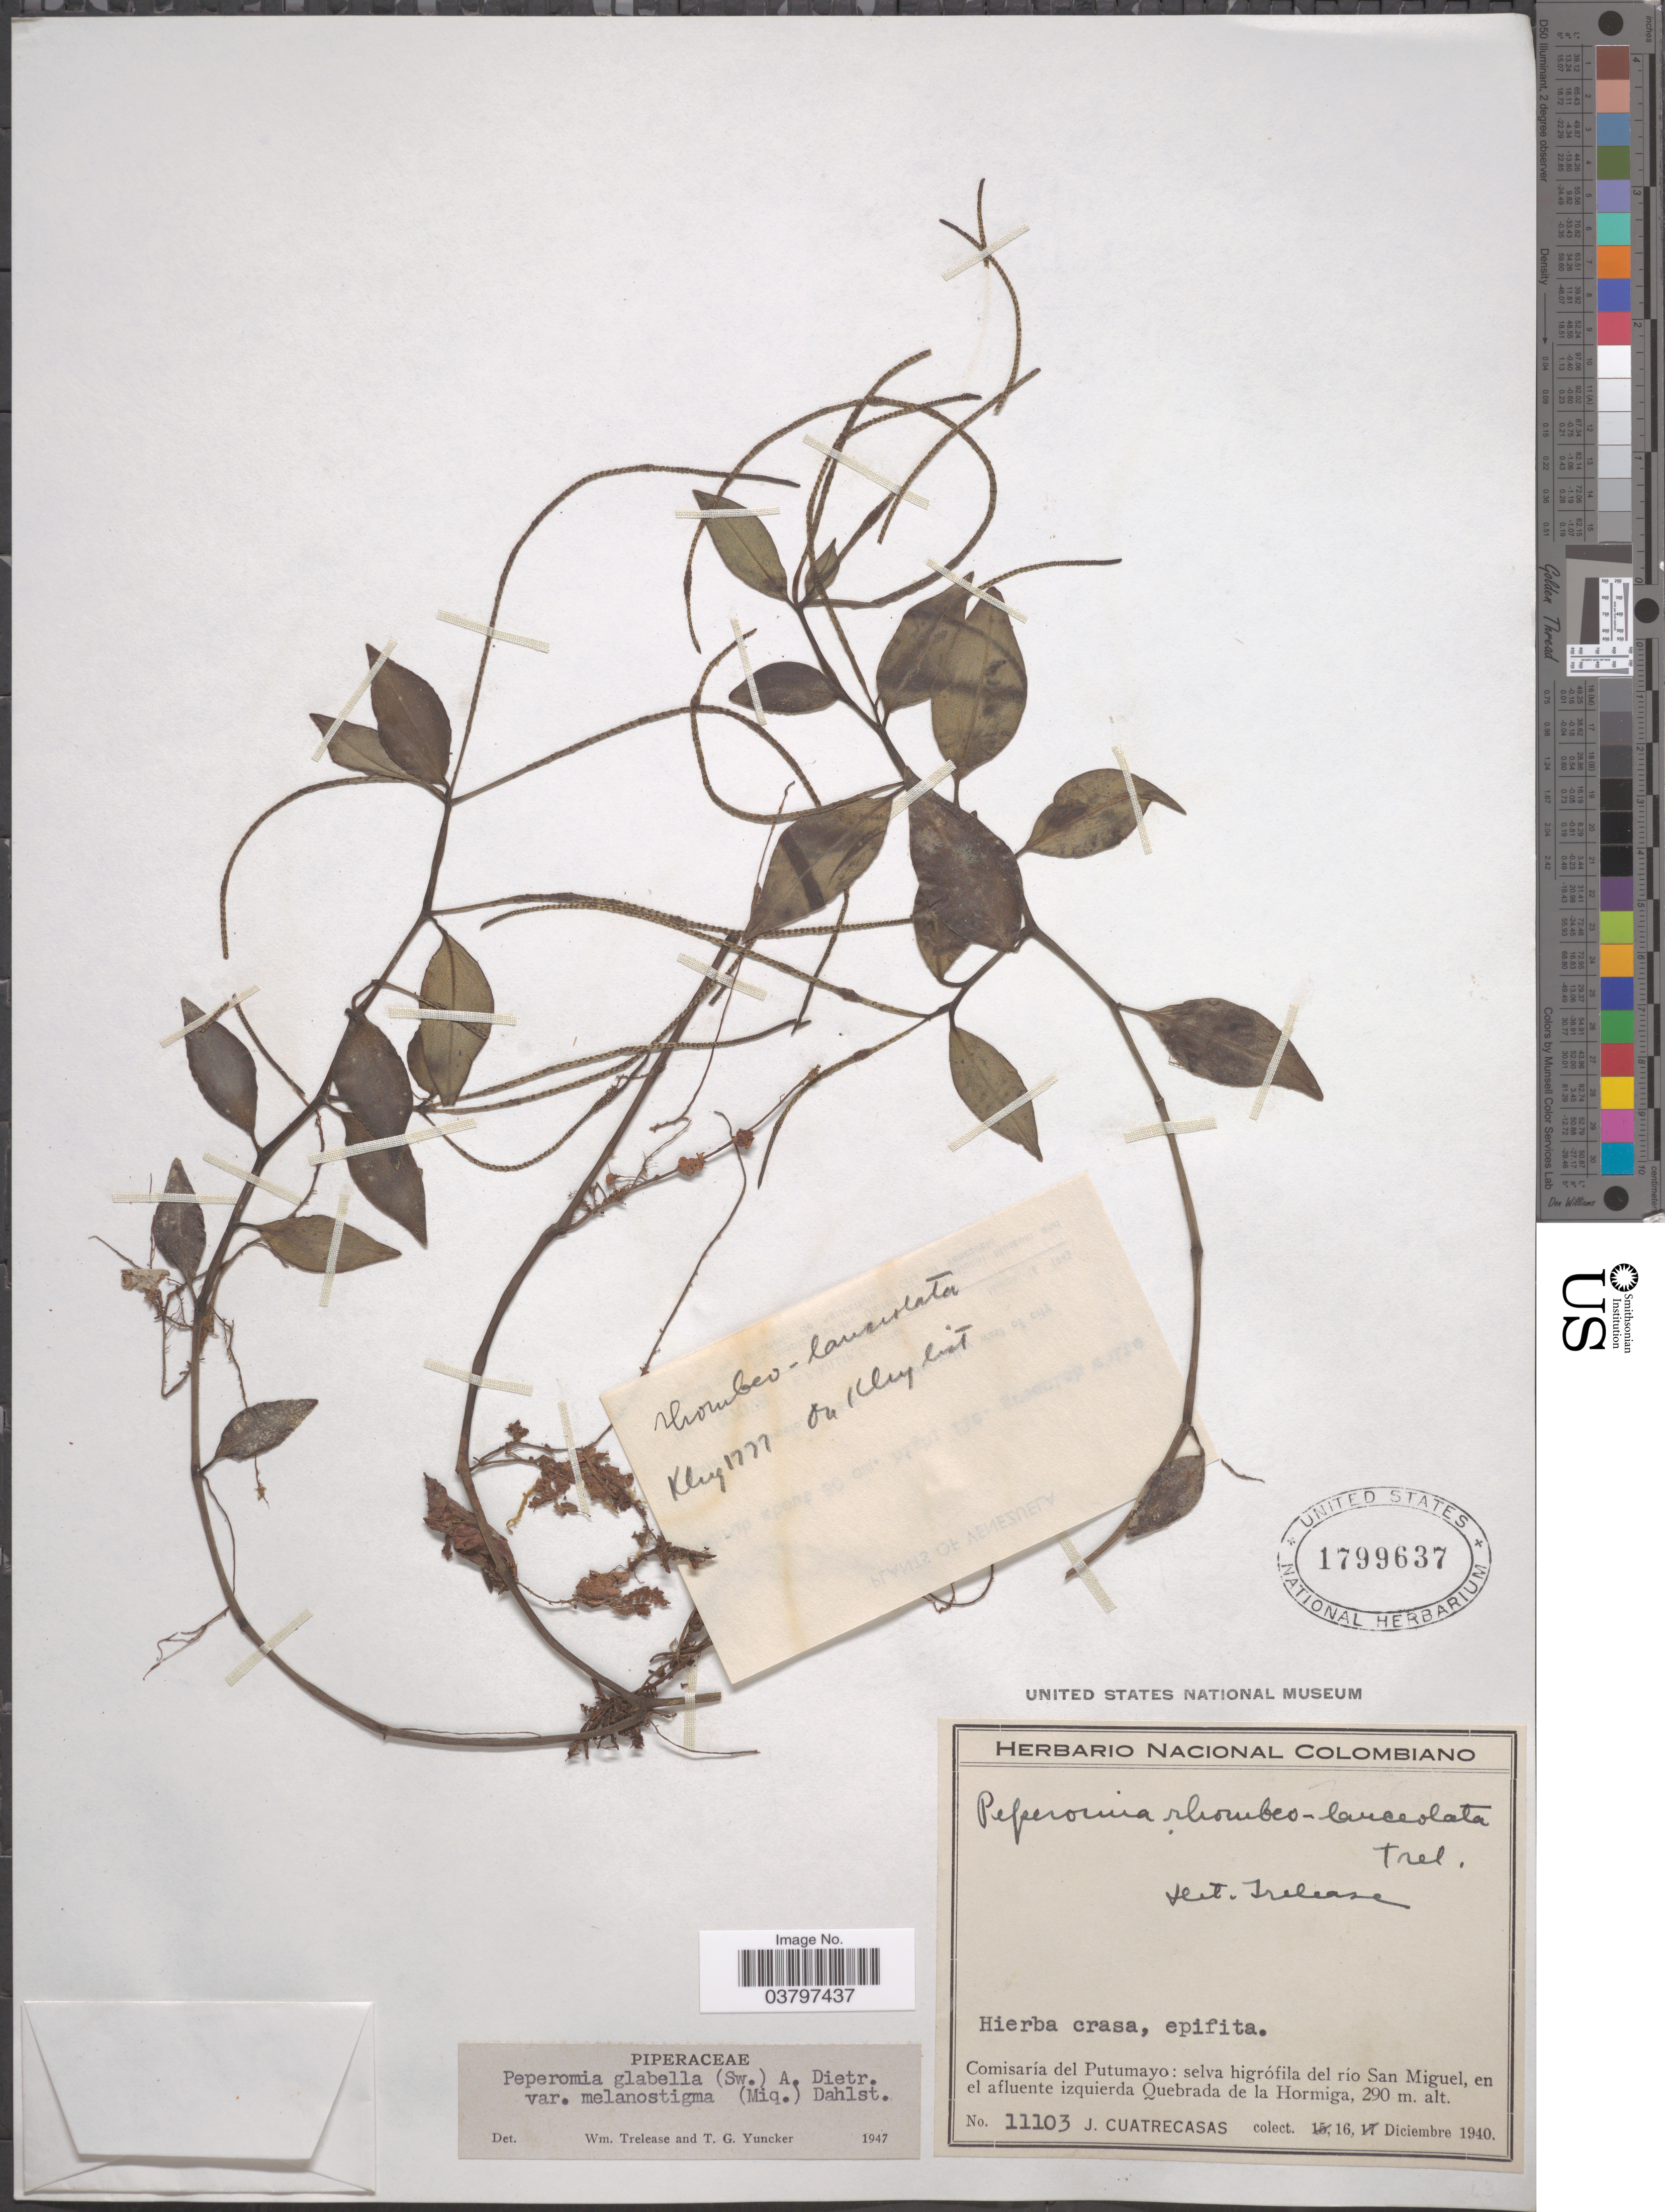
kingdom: Plantae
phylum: Tracheophyta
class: Magnoliopsida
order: Piperales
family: Piperaceae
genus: Peperomia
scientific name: Peperomia glabella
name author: (Sw.) A. Dietr.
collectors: J. Cuatrecasas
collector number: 11103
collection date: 1940-12-16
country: Colombia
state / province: Putumayo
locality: Comisaría del Putumayo: selva higrófila del río San Miguel, en el afluente izquierda Quebrada de la Hormiga.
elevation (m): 290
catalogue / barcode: US 1799637